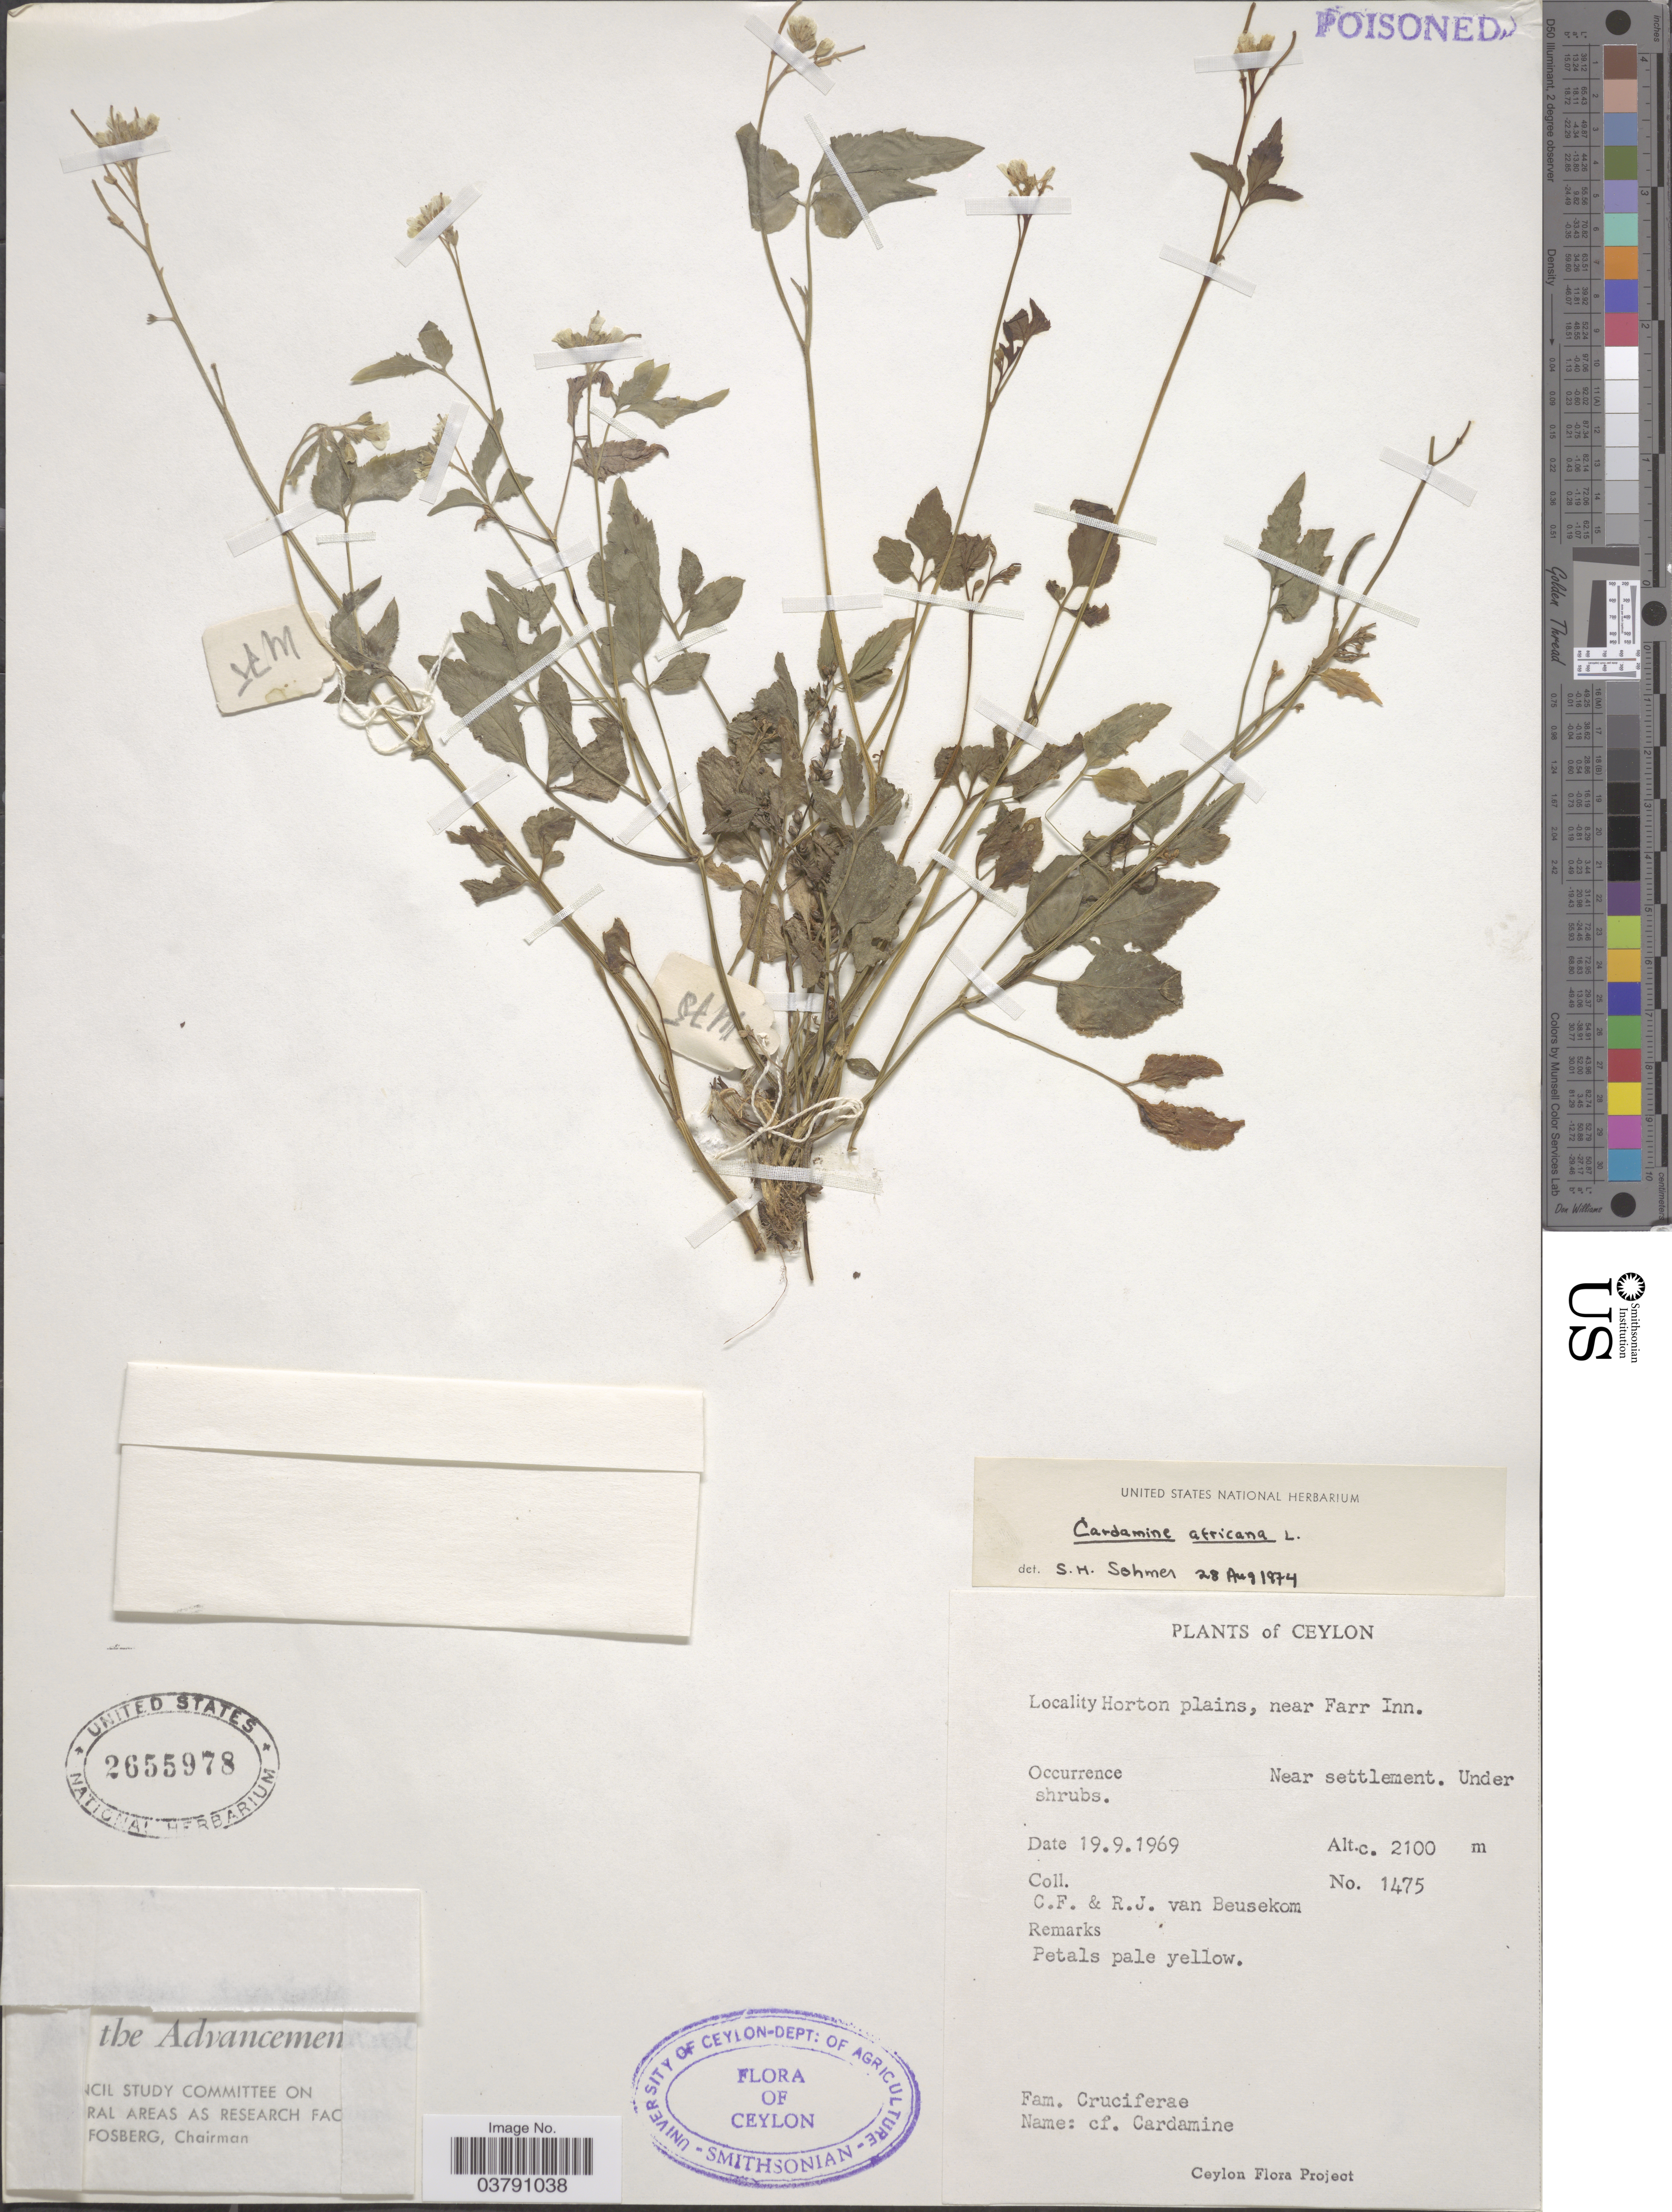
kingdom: Plantae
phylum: Tracheophyta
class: Magnoliopsida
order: Brassicales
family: Brassicaceae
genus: Cardamine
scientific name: Cardamine africana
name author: L.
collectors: C. F. Beusekom & R. Beusekom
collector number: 1475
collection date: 1969-09-19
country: Sri Lanka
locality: Ceylon. Horton plains, near Farr Inn.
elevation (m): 2100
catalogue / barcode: US 2655978